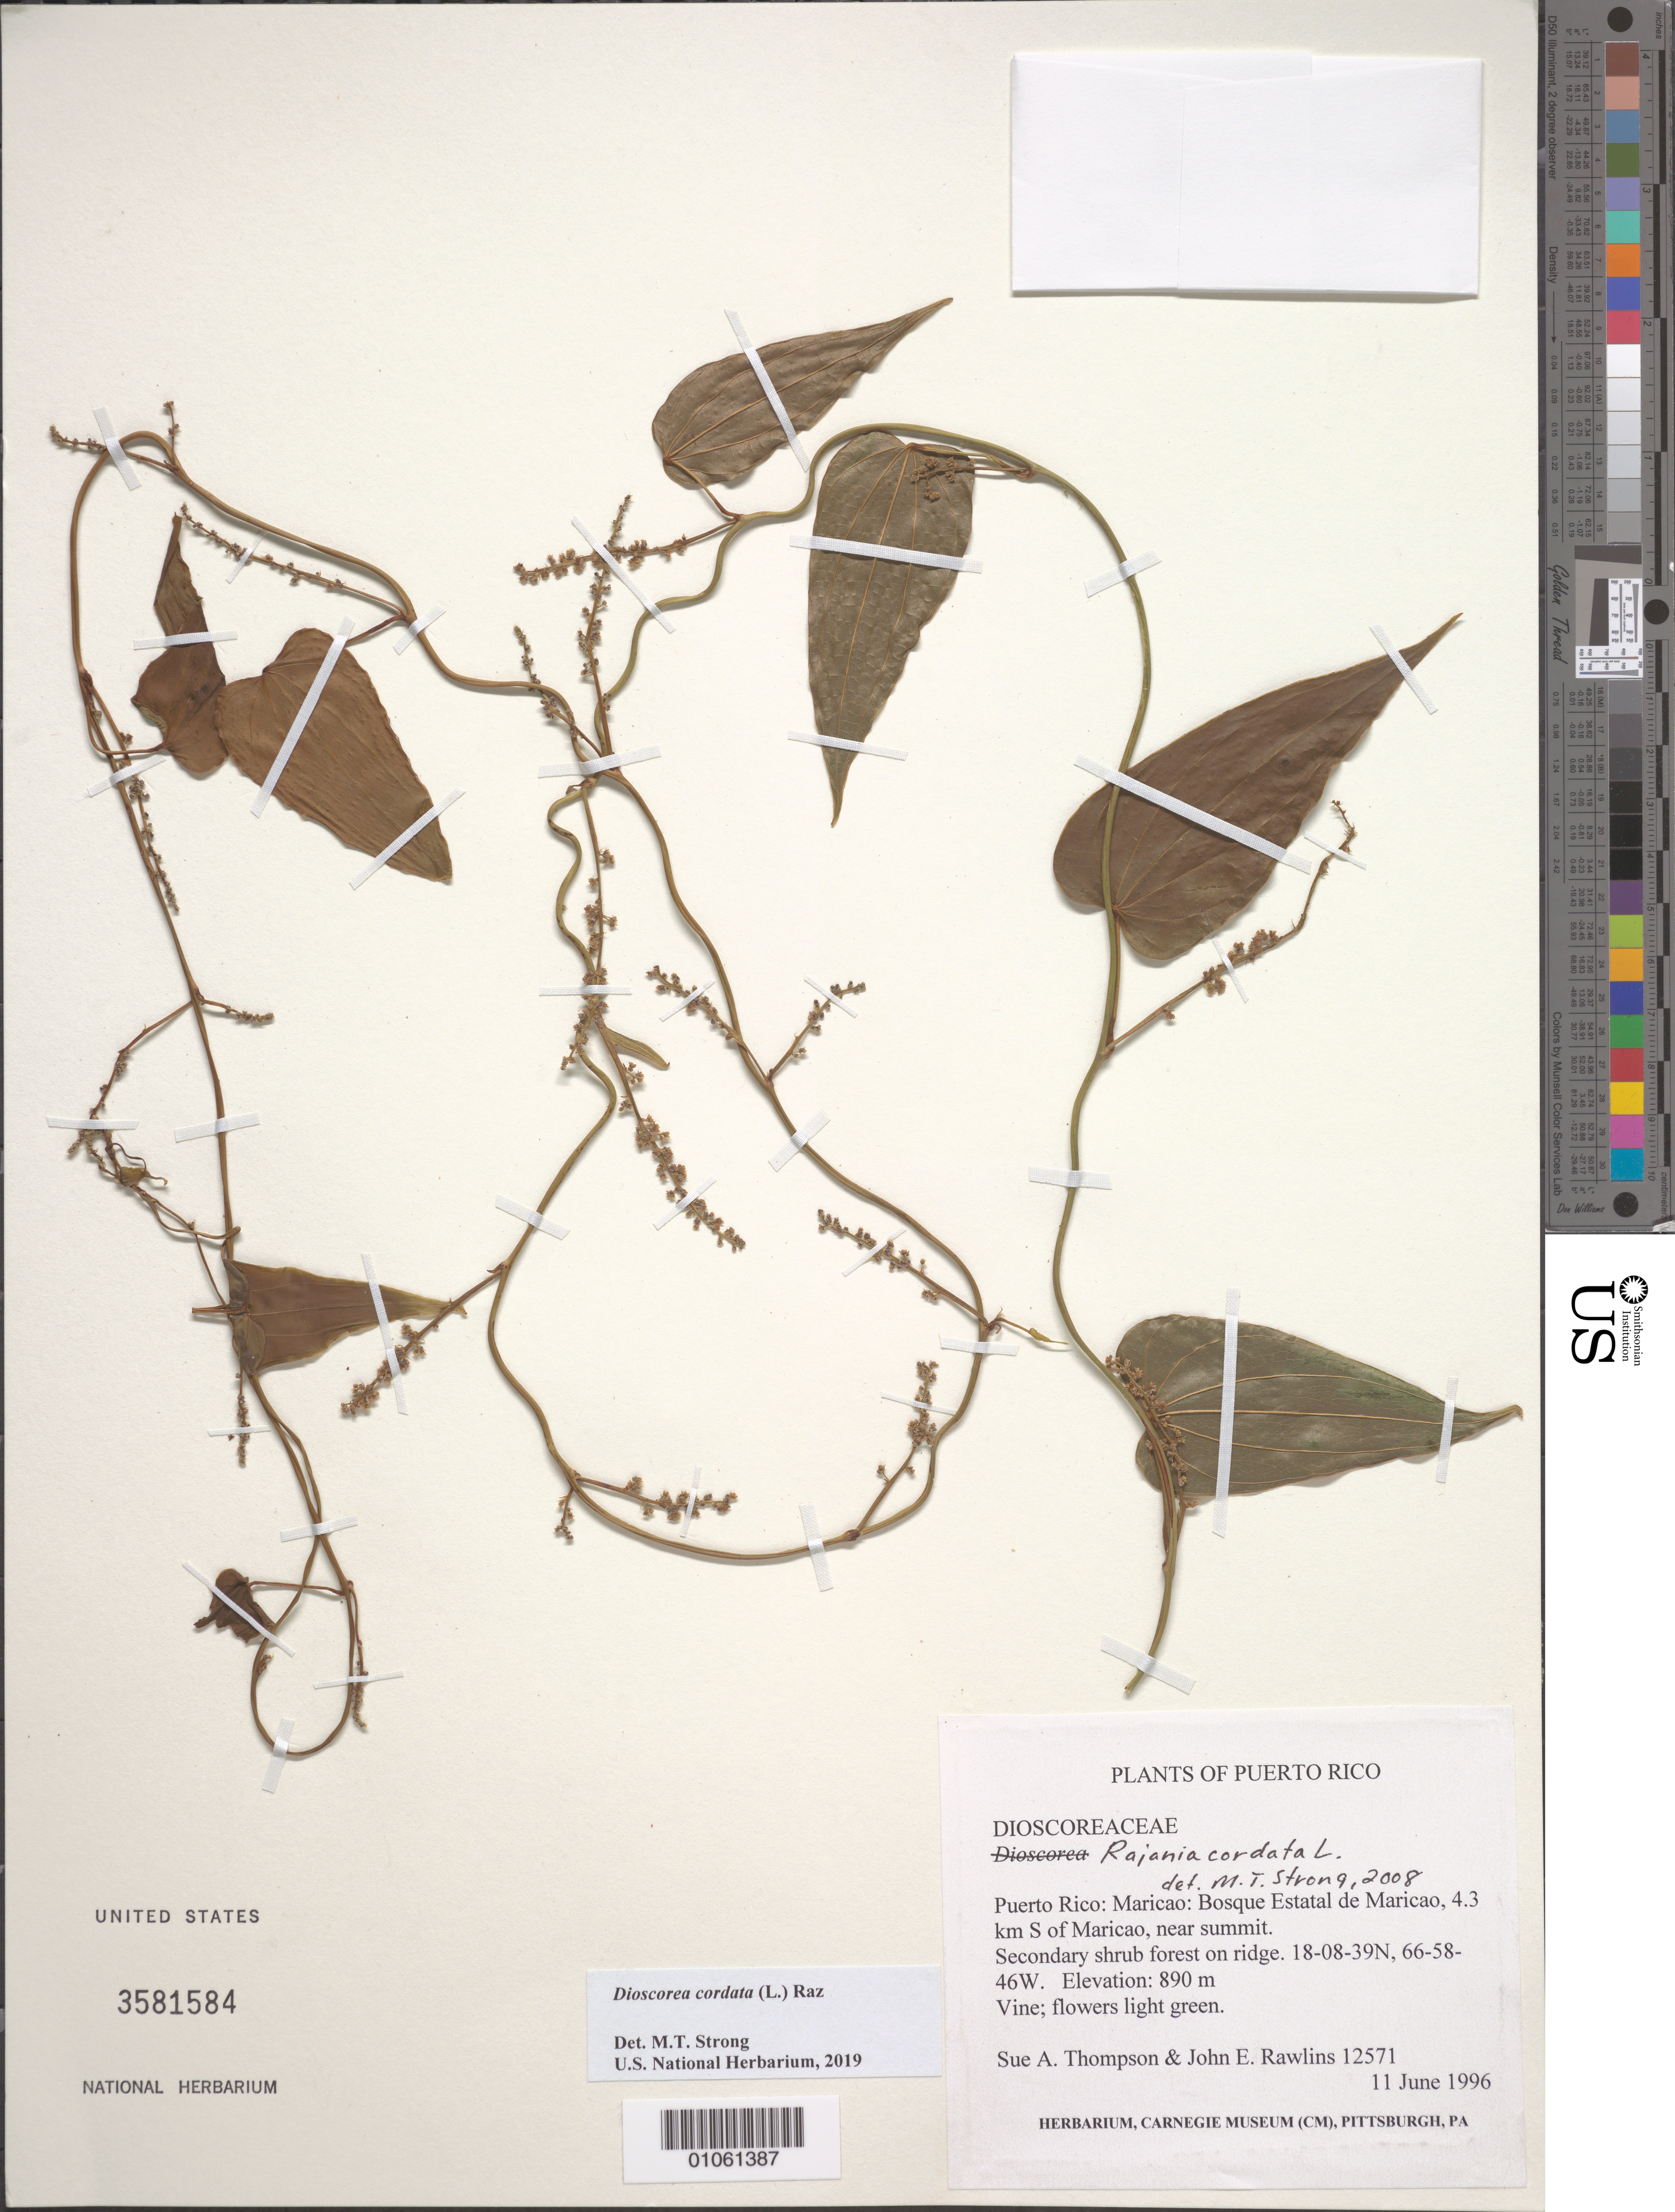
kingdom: Plantae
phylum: Tracheophyta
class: Liliopsida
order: Dioscoreales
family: Dioscoreaceae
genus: Dioscorea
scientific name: Dioscorea cordata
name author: (L.) Raz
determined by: Strong, M. T., (US), Smithsonian Institution - National Museum of Natural History (UNITED STATES)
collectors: S. A. Thompson & J. Rawlins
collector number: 12571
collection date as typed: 11 Jun 1996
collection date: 1996-06-11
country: Puerto Rico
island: Puerto Rico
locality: Maricao, Bosque Estatal de Maricao, 4.3 km S of Maricao, near summit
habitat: Secondary shrub forest on ridge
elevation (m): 890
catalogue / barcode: US 3581584